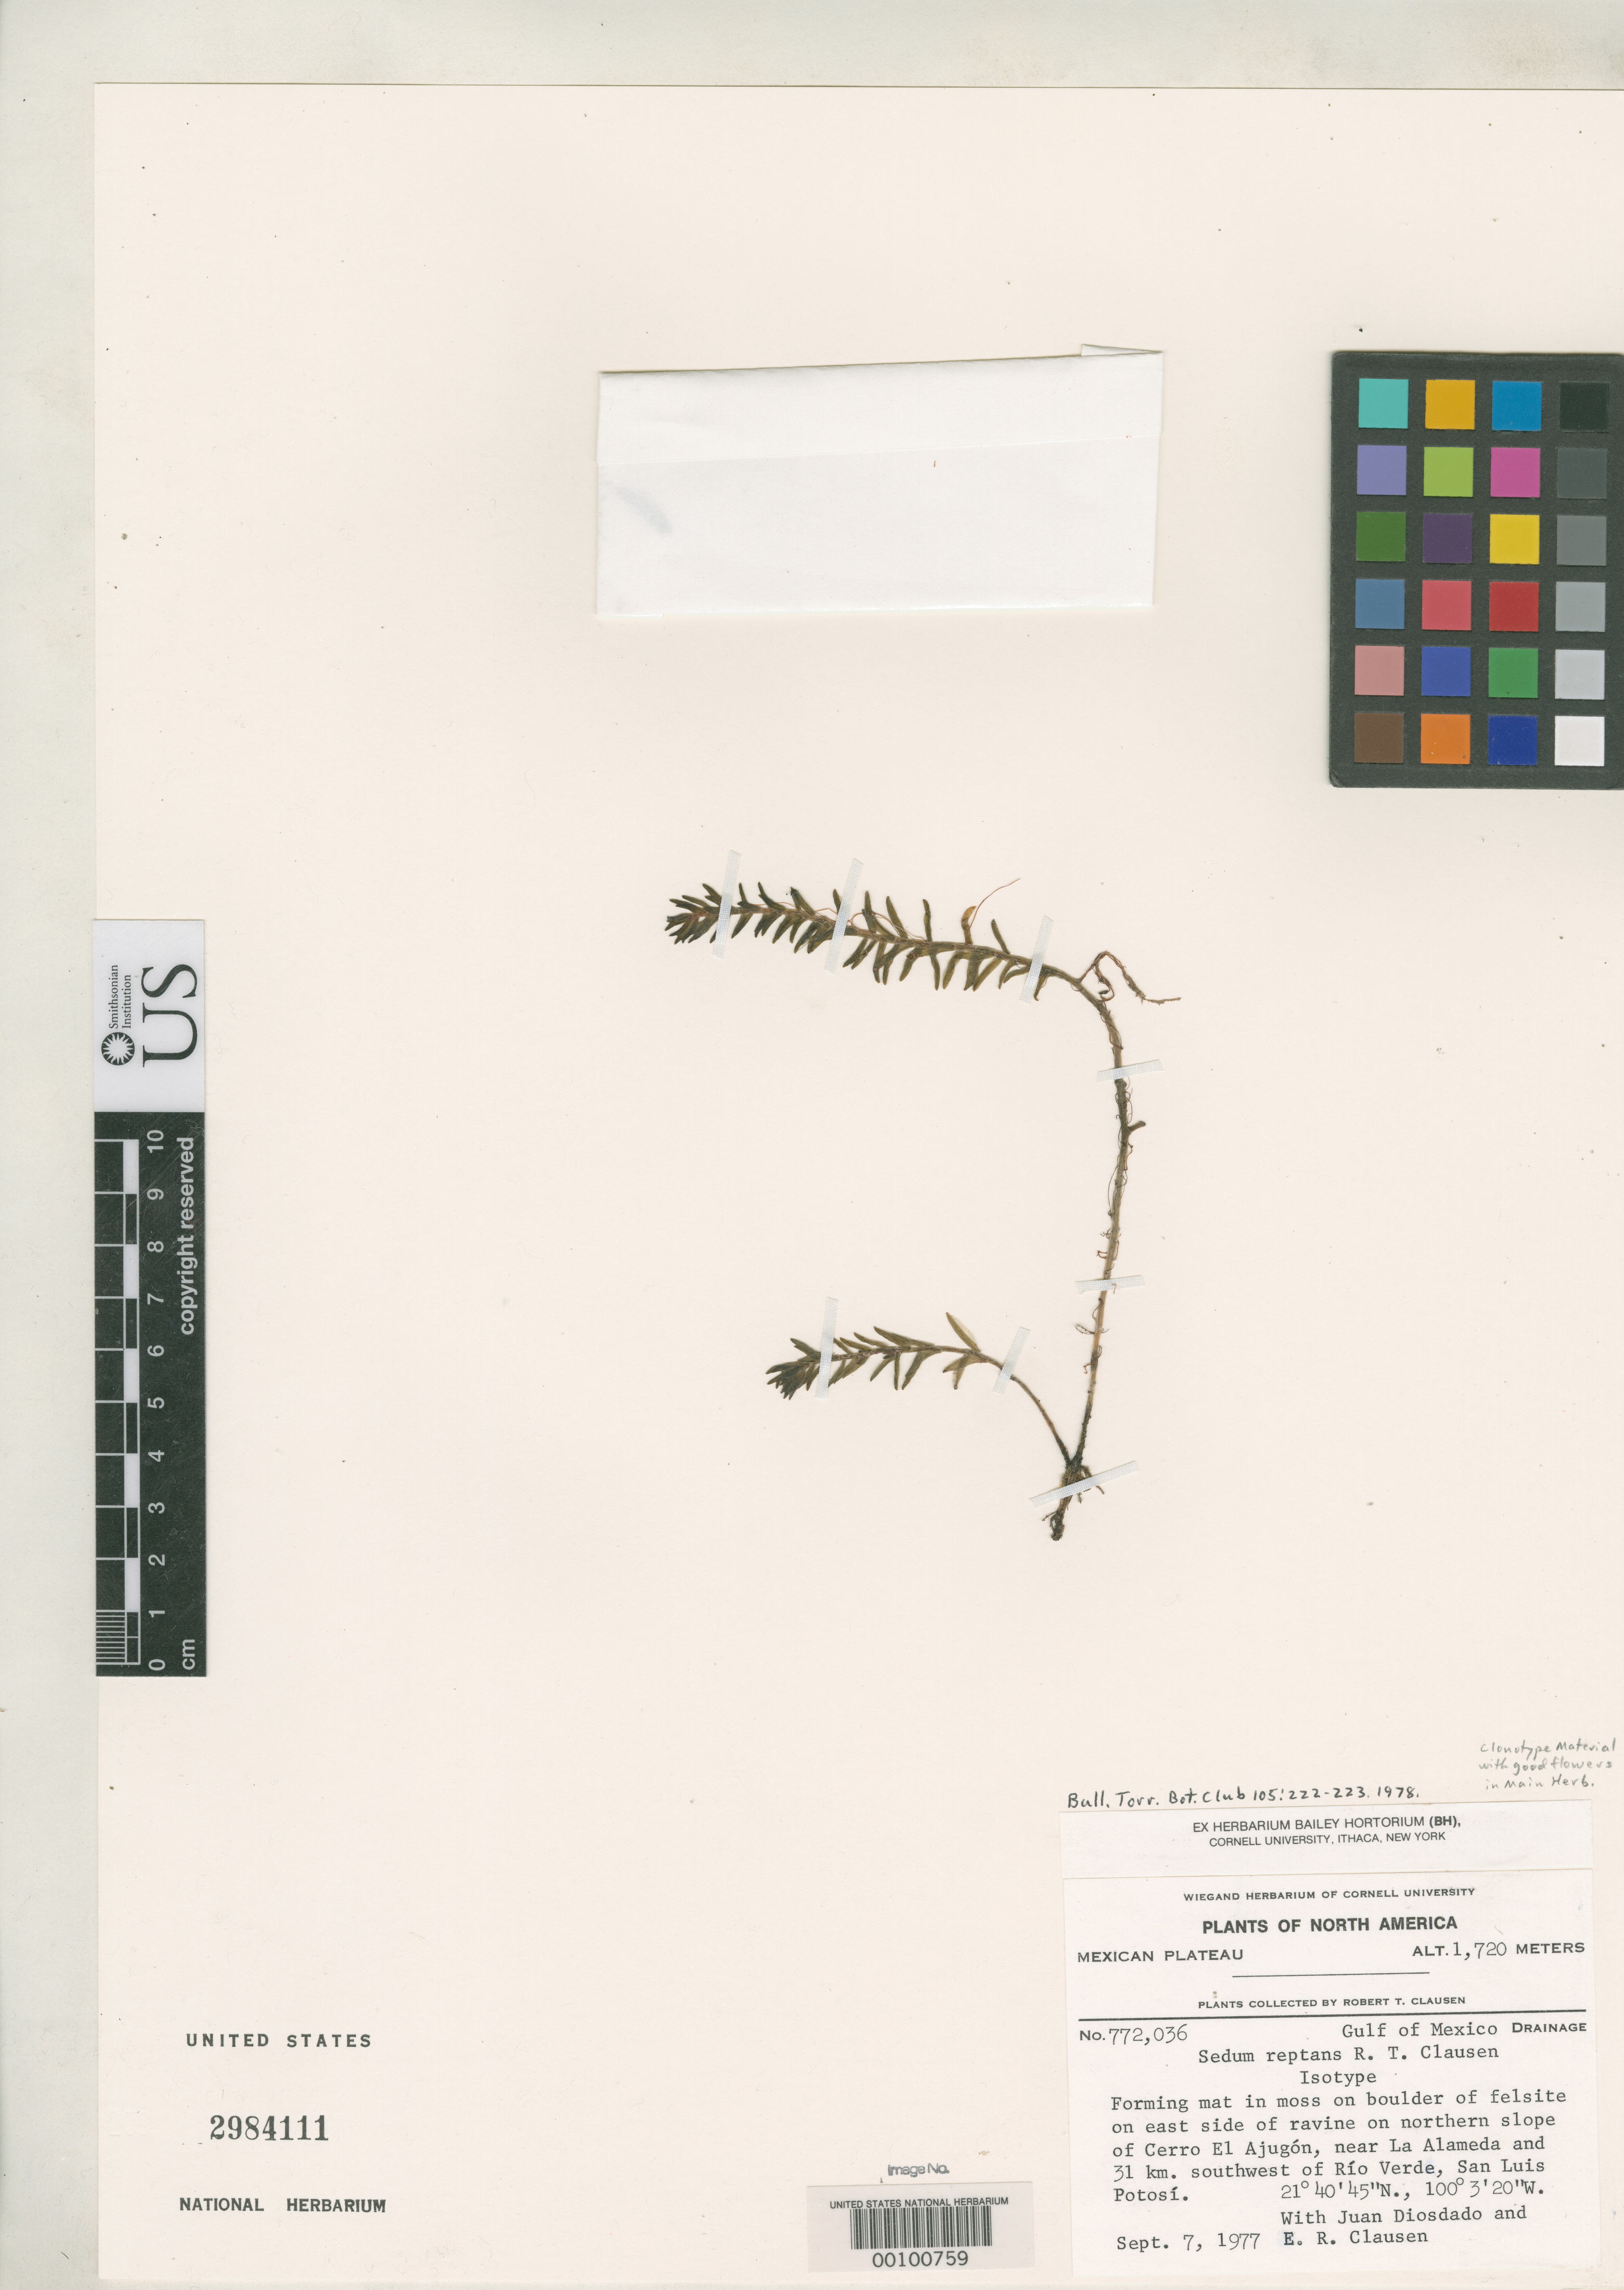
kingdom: Plantae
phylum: Tracheophyta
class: Magnoliopsida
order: Saxifragales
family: Crassulaceae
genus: Sedum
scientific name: Sedum reptans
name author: R.T. Clausen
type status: Isotype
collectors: R. T. Clausen & J. Diosdado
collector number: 772,036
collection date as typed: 07 Sep 1977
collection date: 1977-09-07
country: Mexico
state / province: San Luis Potosi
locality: Cerro El Ajugon, near La Alameda & 31 km SW of Rio Verde.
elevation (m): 1720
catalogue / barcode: US 298411